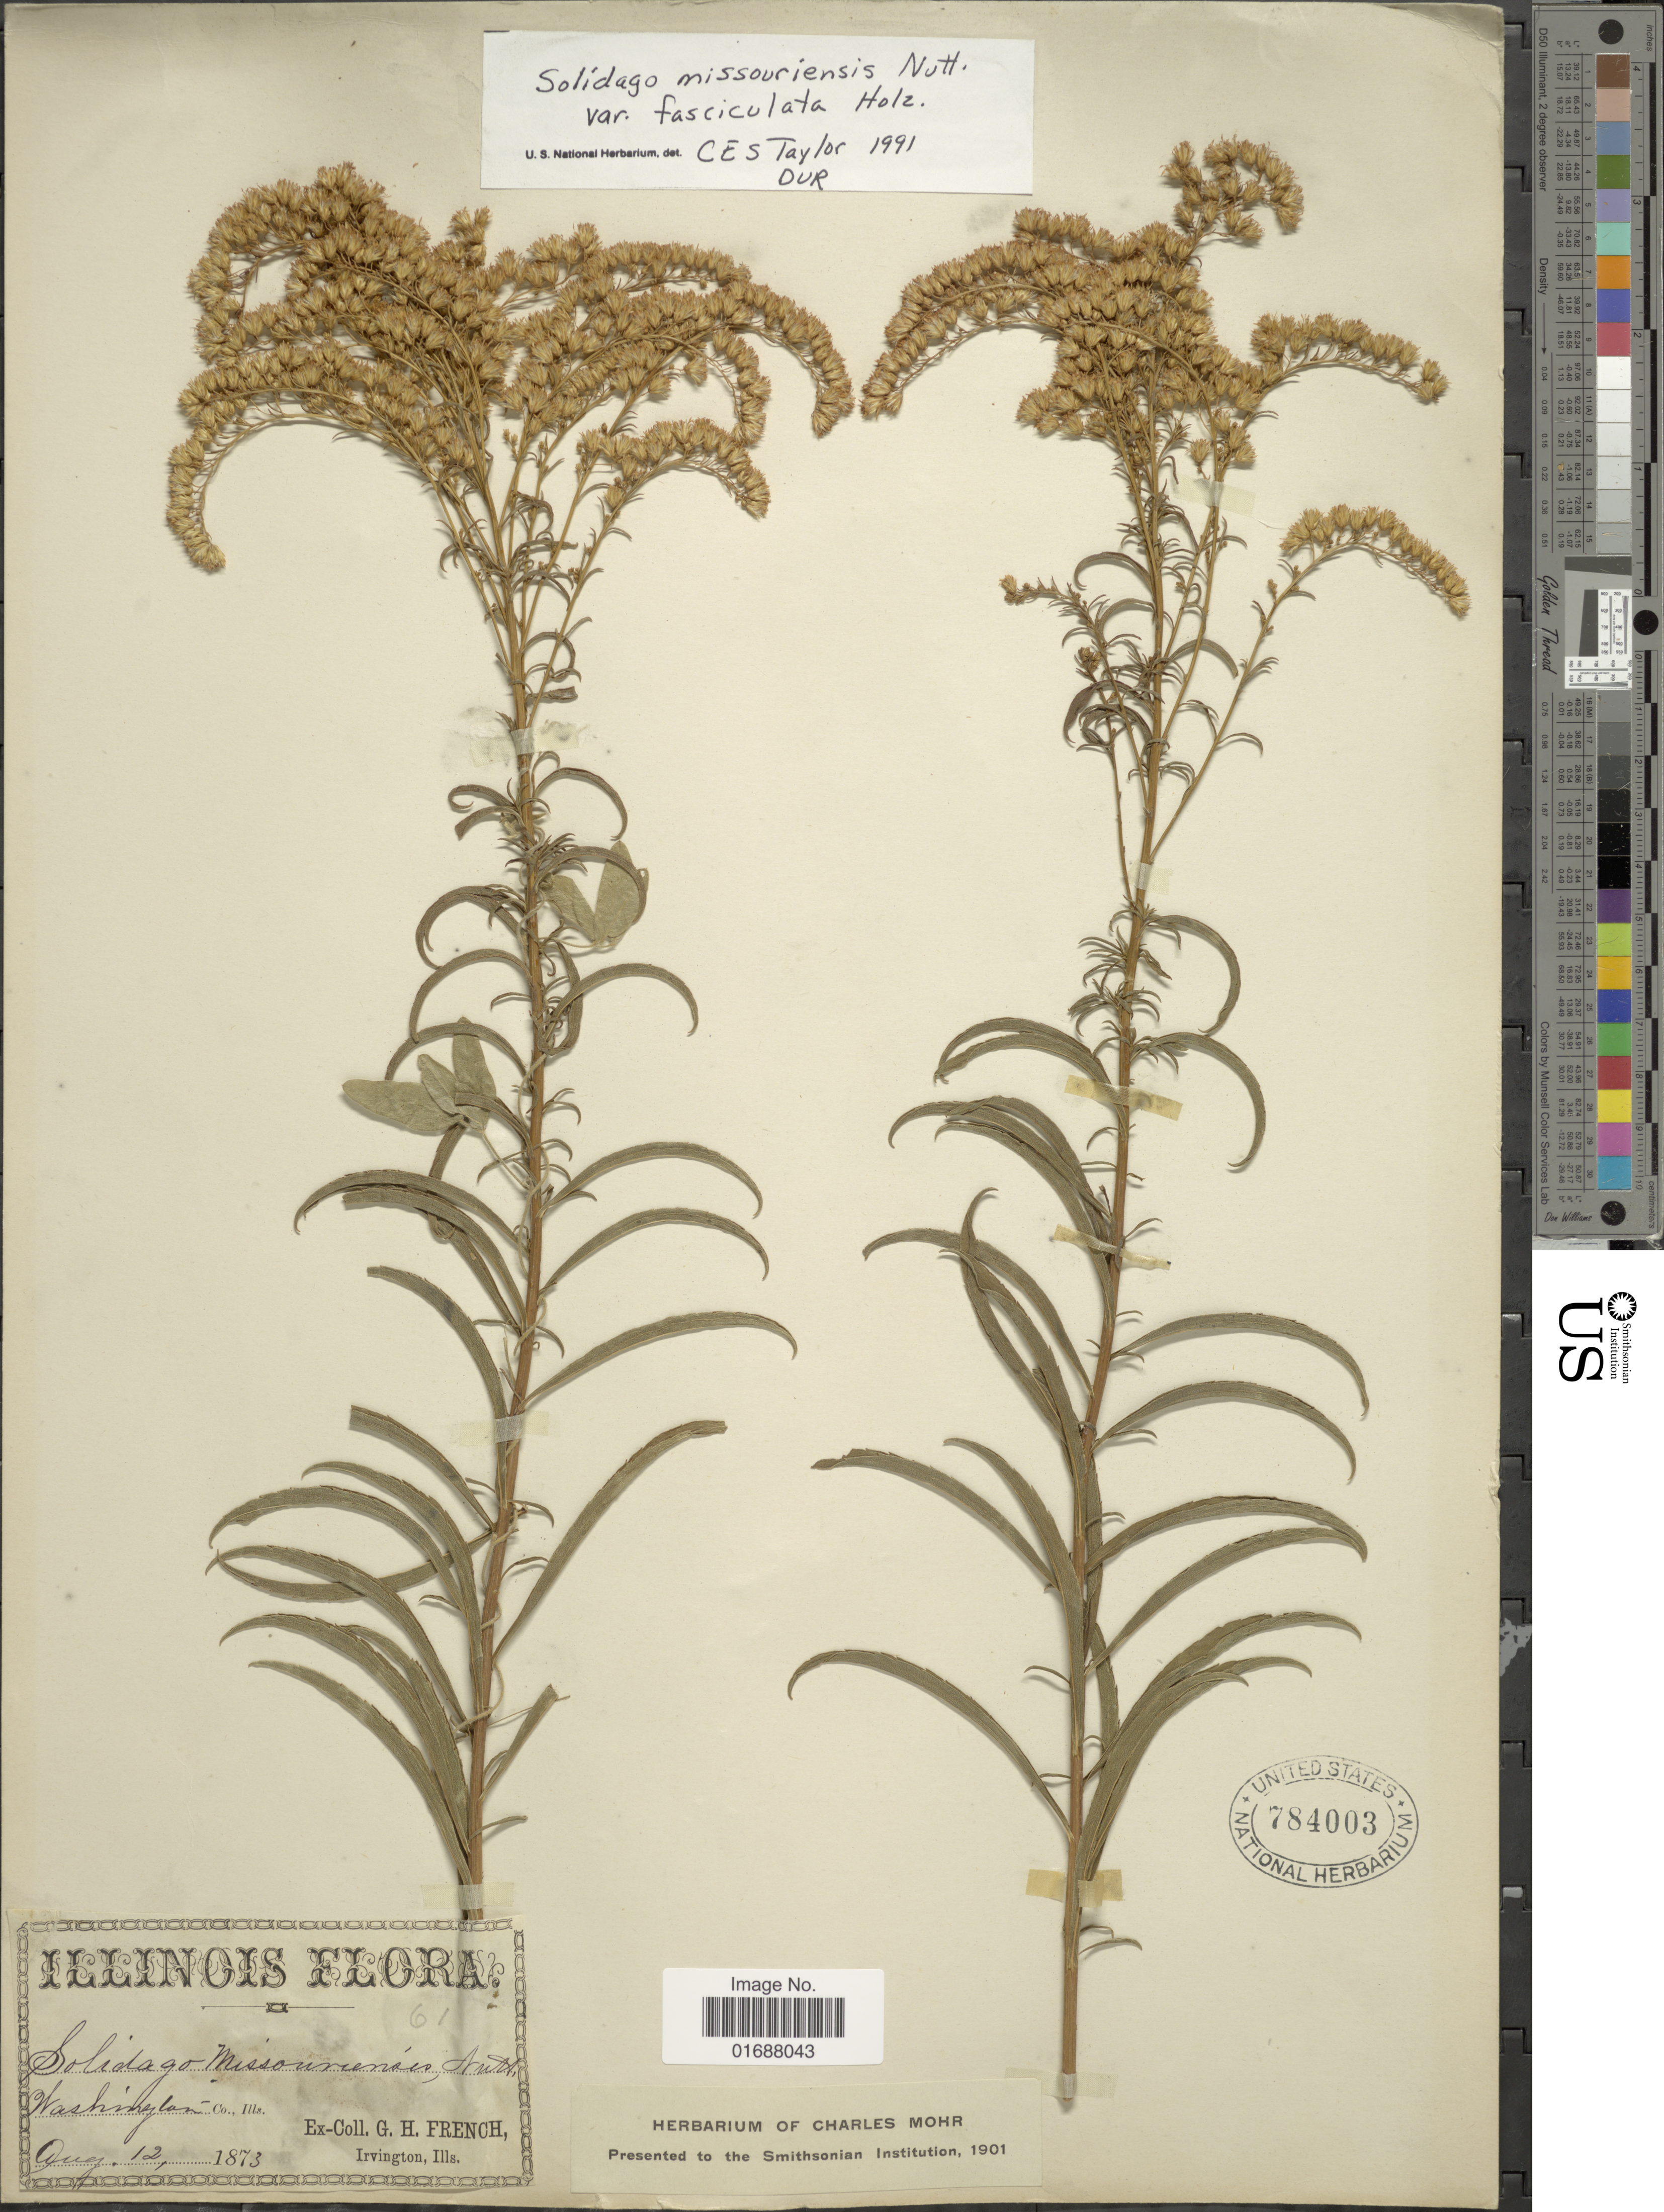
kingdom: Plantae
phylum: Tracheophyta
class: Magnoliopsida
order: Asterales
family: Asteraceae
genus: Solidago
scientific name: Solidago missouriensis var. fasciculata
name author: Holz.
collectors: G. H. French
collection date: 1873-08-12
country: United States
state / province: Illinois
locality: Washington Co.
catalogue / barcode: US 784003